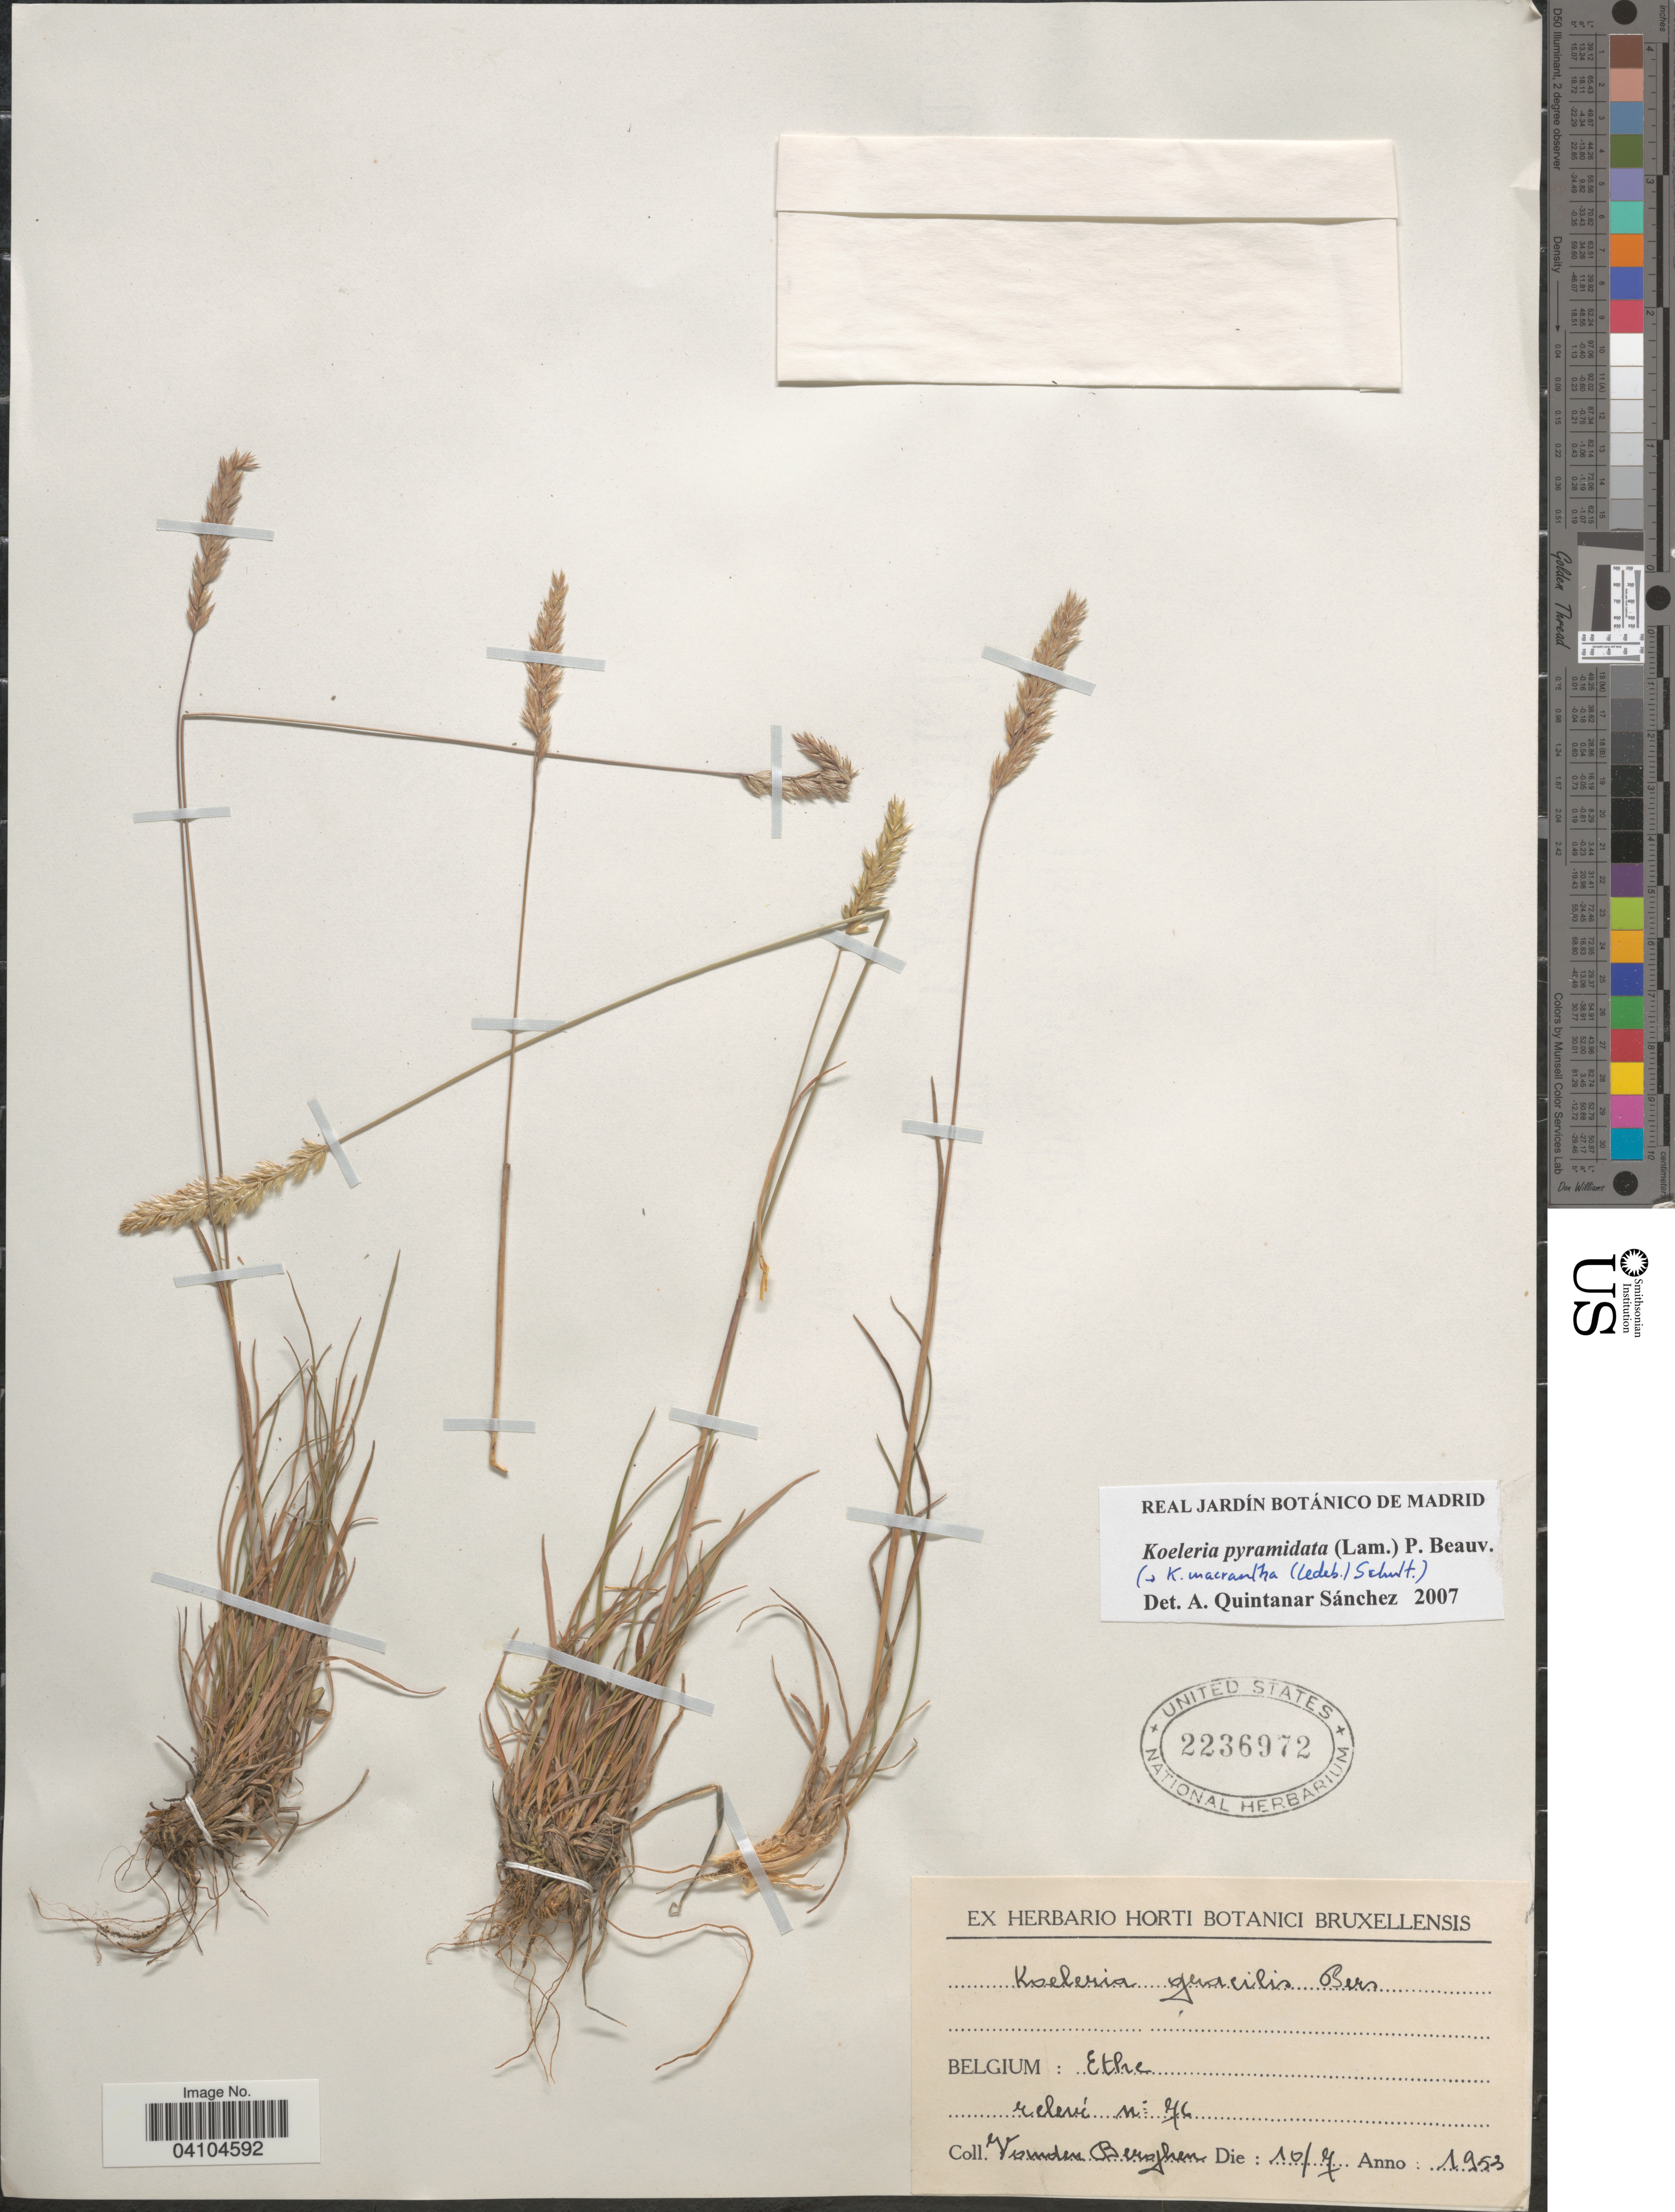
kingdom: Plantae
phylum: Tracheophyta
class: Liliopsida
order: Poales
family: Poaceae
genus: Koeleria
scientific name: Koeleria pyramidata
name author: (Lam.) P. Beauv.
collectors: -. Van den Berghen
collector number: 76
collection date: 1953-07-10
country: Belgium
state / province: Wallonia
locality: Ethe.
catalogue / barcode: US 2236972